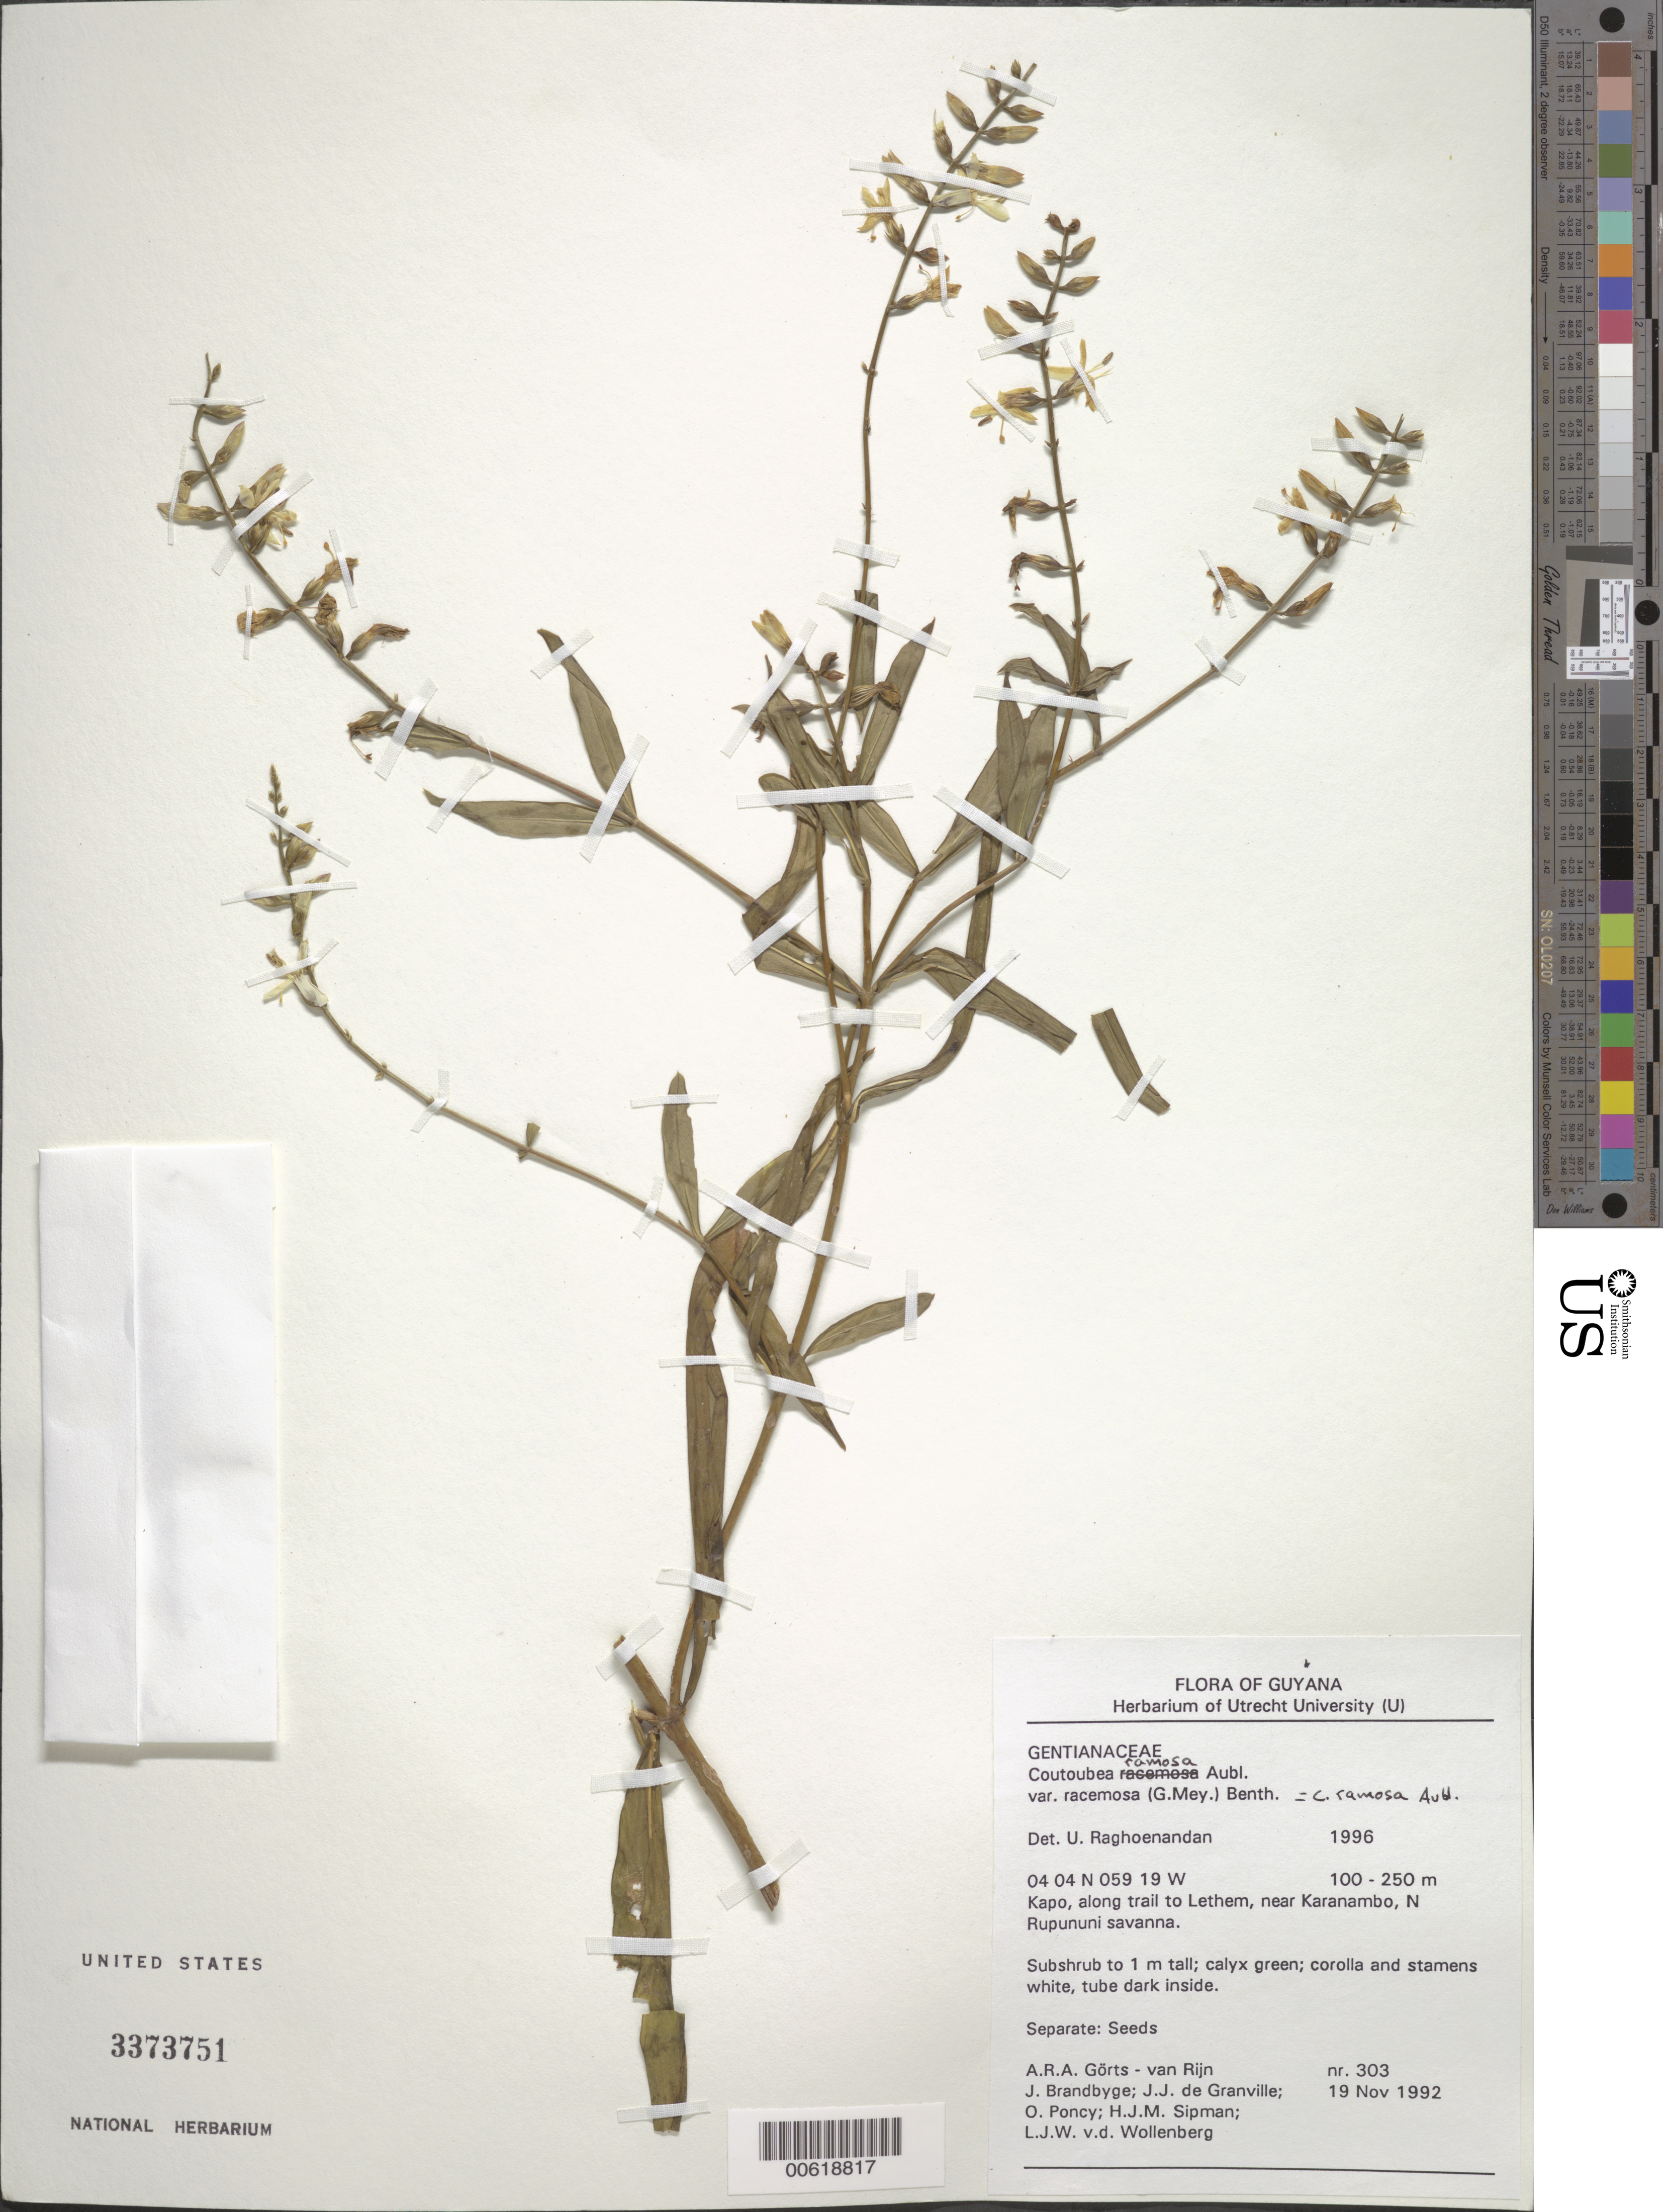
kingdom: Plantae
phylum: Tracheophyta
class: Magnoliopsida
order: Gentianales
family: Gentianaceae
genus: Coutoubea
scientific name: Coutoubea ramosa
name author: Aubl.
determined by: Raghoenandan, U. P. D.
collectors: A. .R. A. Görts-van Rijn, J. Brandbyge, J.-J. de Granville, O. Poncy, H. J. M. Sipman & L. van der Wollenberg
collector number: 303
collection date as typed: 19-Nov-92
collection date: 1992-11-19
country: Guyana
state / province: U. Takutu-U. Essequibo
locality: Kapo, along trail to Lethem, near Karanambo, N. Rupununi Savanna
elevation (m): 100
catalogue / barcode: US 3373751